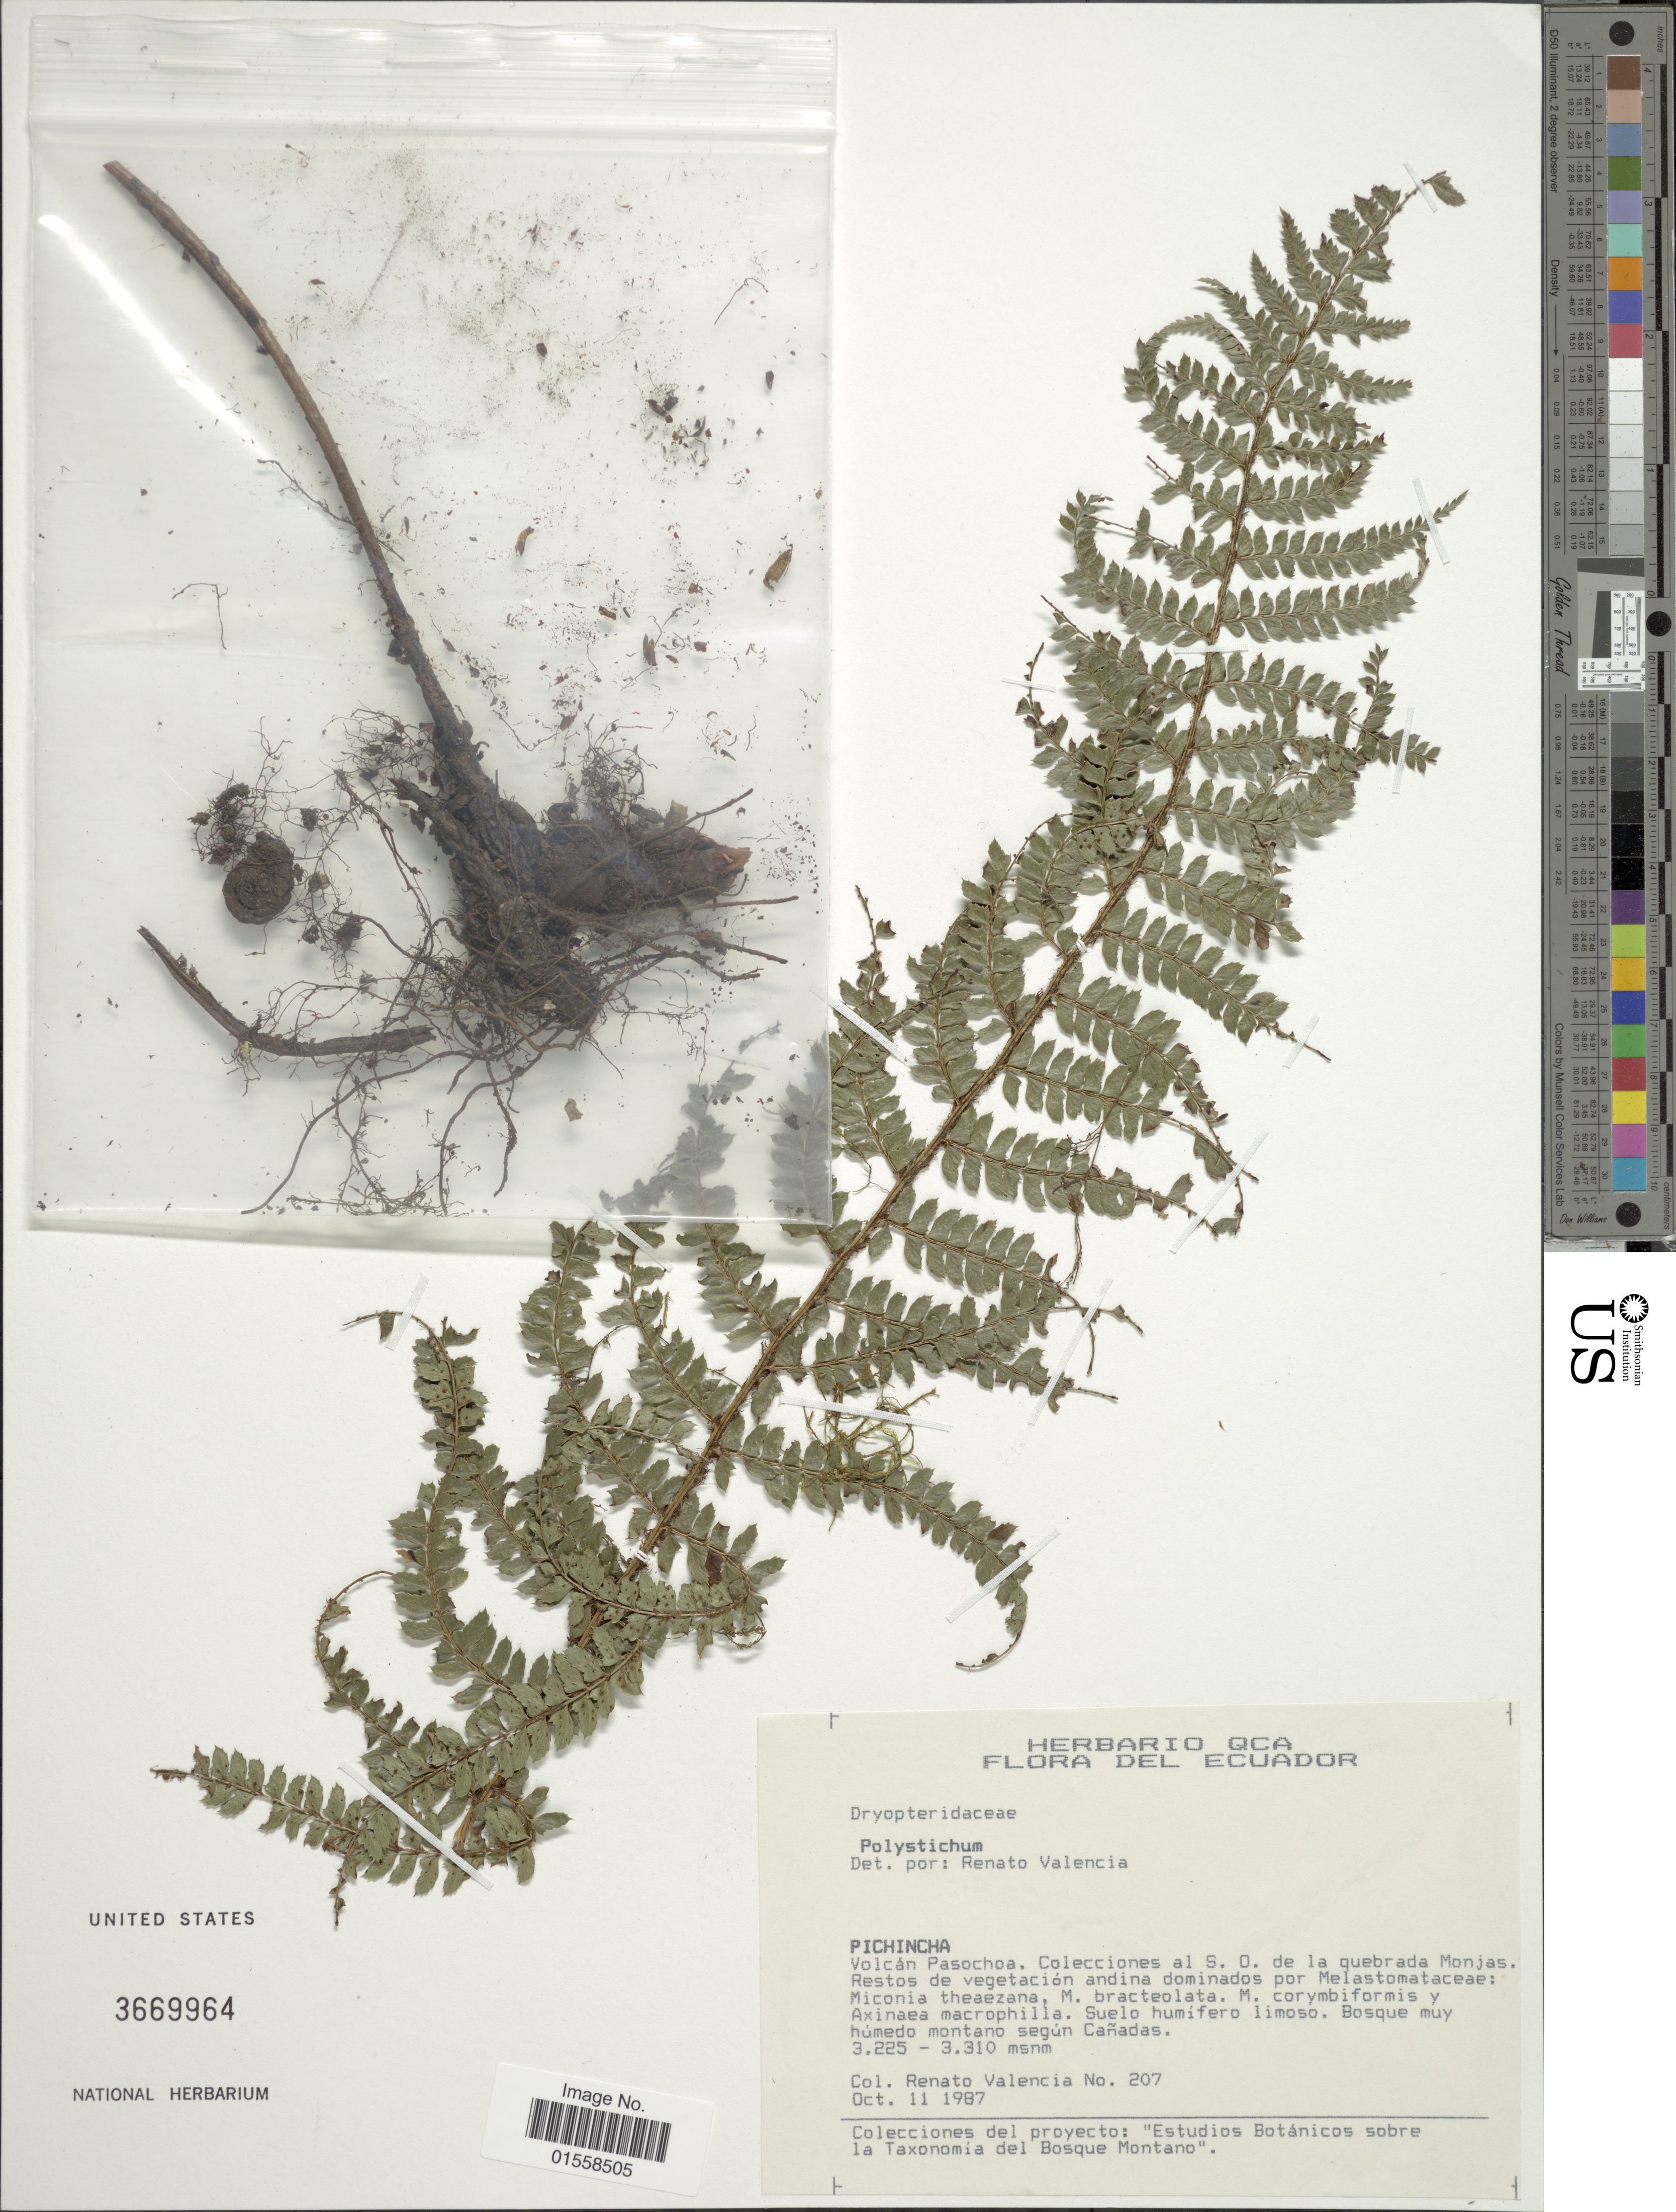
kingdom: Plantae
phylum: Tracheophyta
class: Polypodiopsida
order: Polypodiales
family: Dryopteridaceae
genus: Polystichum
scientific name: Polystichum sp.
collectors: R. Valencia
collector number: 207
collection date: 1987-10-11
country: Ecuador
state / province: Pichincha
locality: Ecuador, Pichincha, Volcan Pasochoa. S.O. de la quebrada Monjas.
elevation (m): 3225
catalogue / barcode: US 3669964